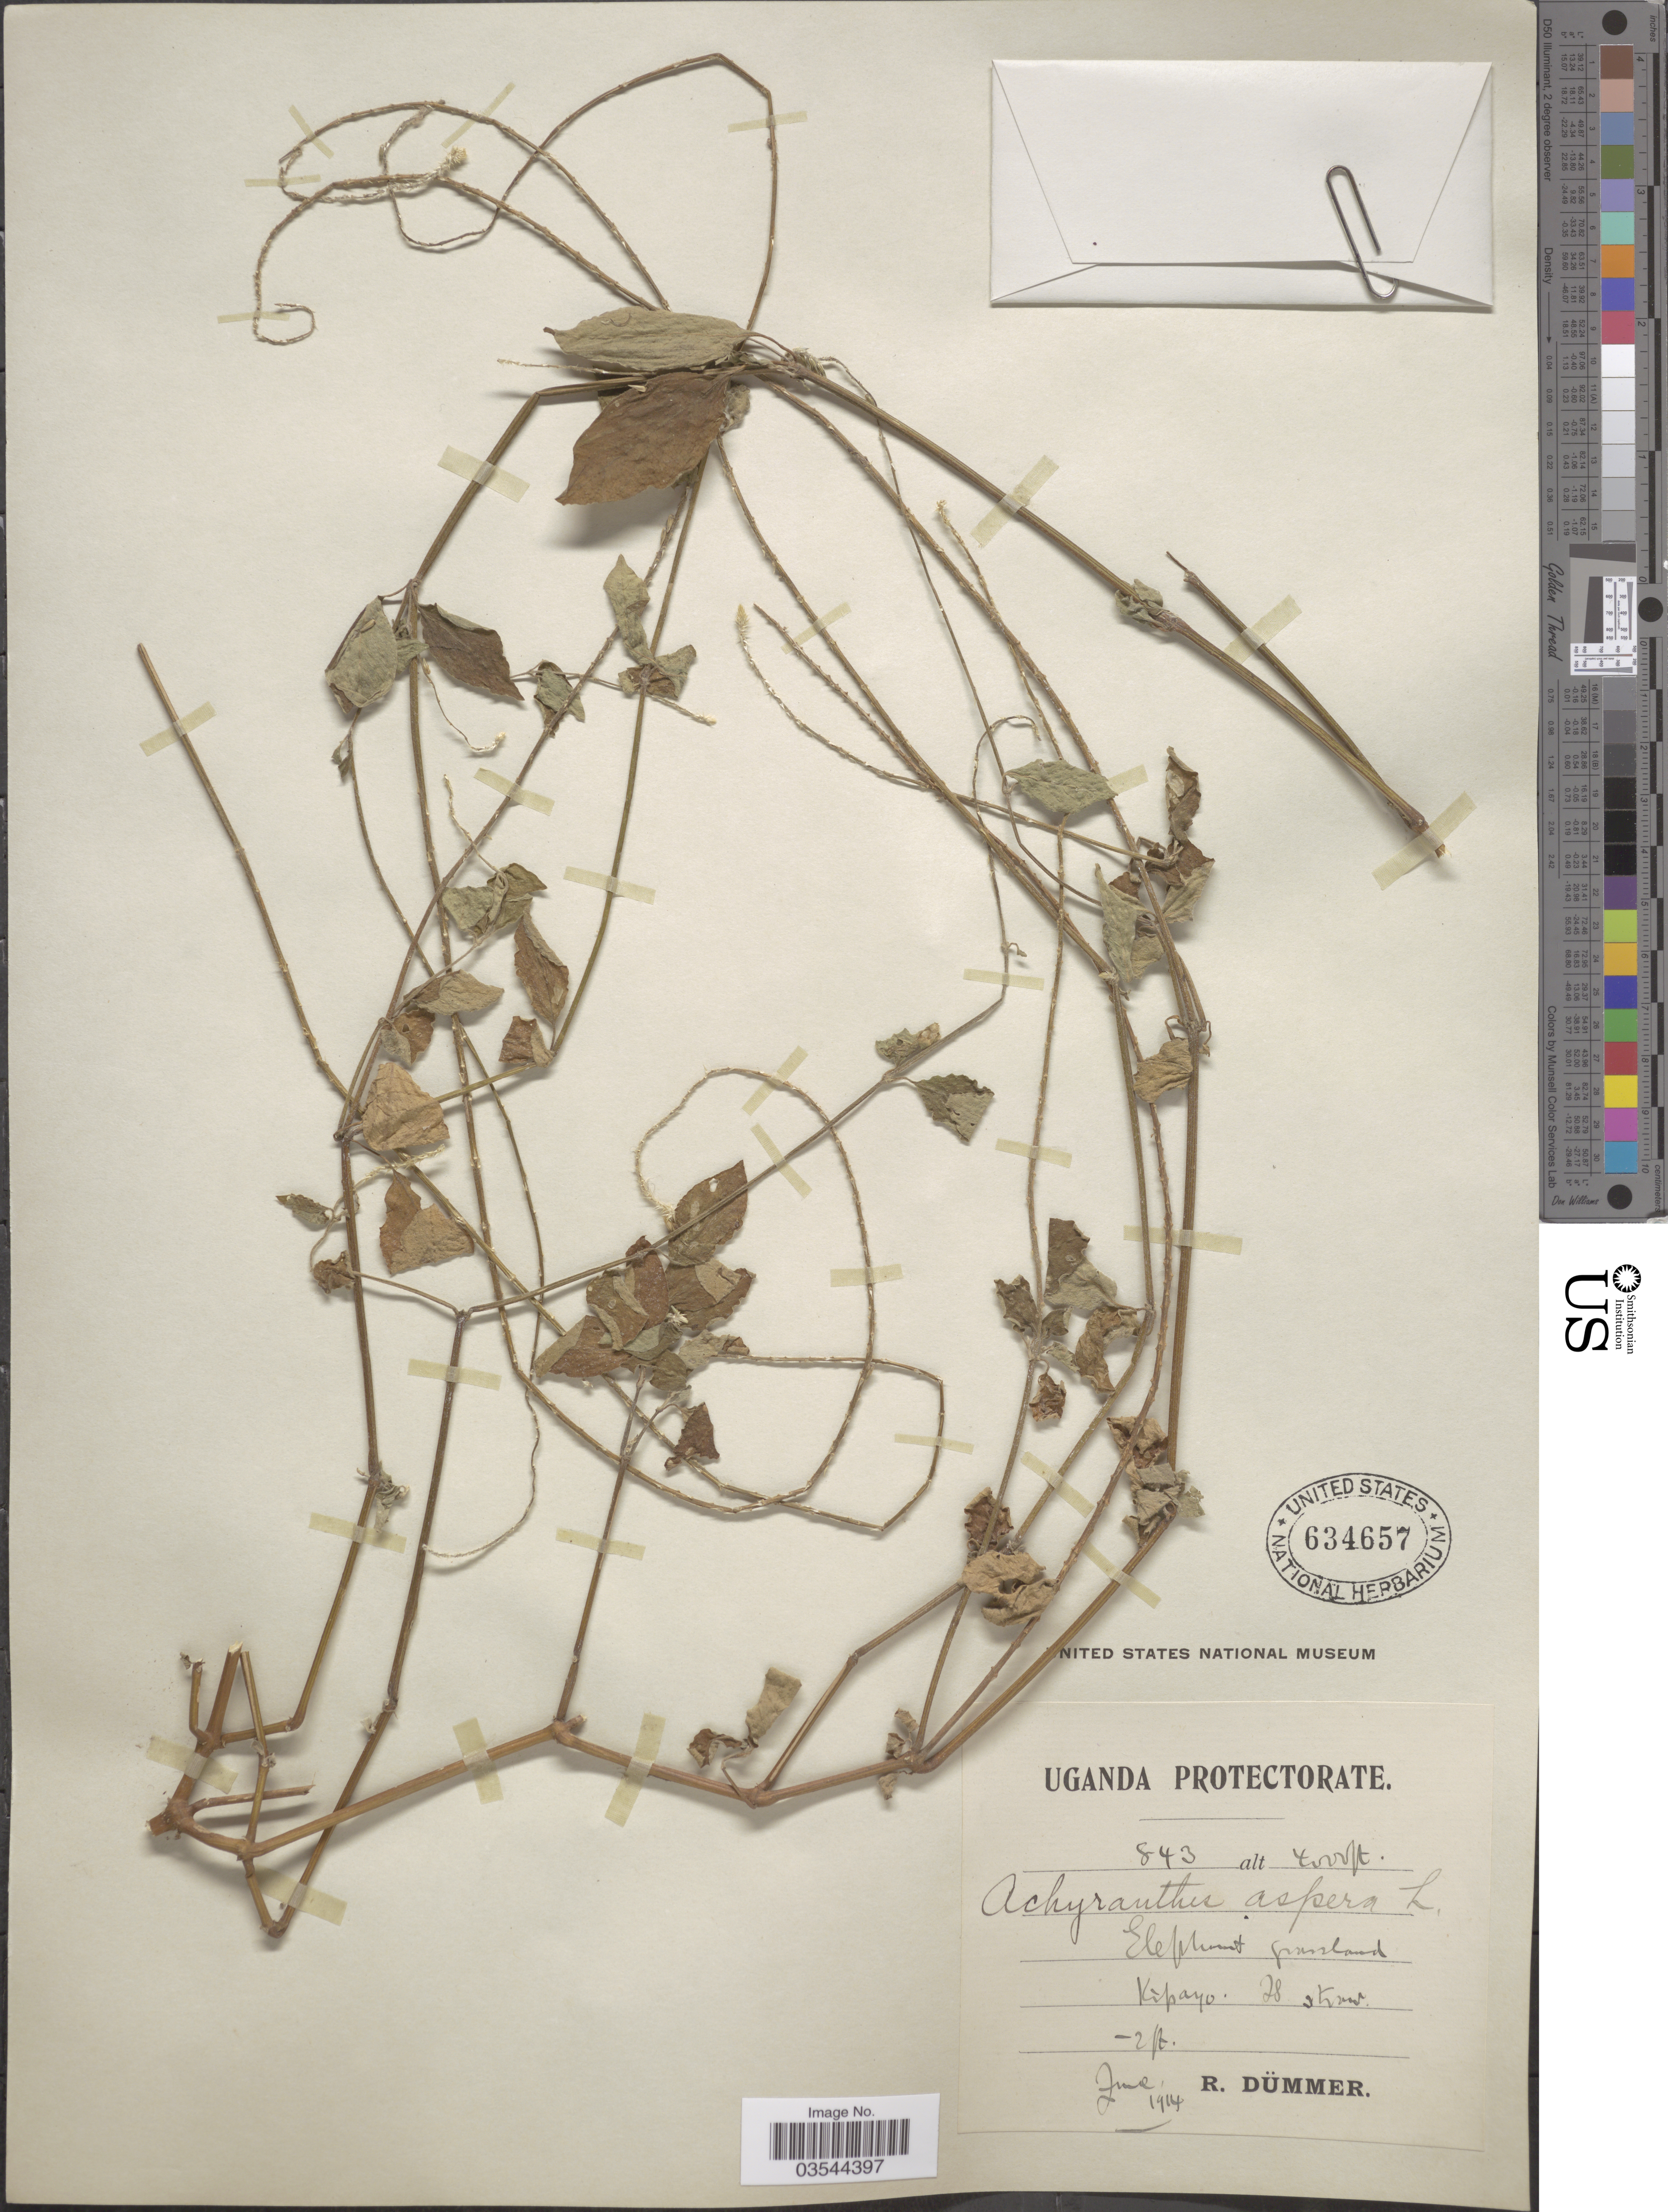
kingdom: Plantae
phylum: Tracheophyta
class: Magnoliopsida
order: Caryophyllales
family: Amaranthaceae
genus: Achyranthes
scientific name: Achyranthes aspera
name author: L.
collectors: R. A. Dümmer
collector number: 843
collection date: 1914-06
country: Uganda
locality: Elephant grassland. Kipayo.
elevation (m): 1219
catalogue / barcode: US 634657